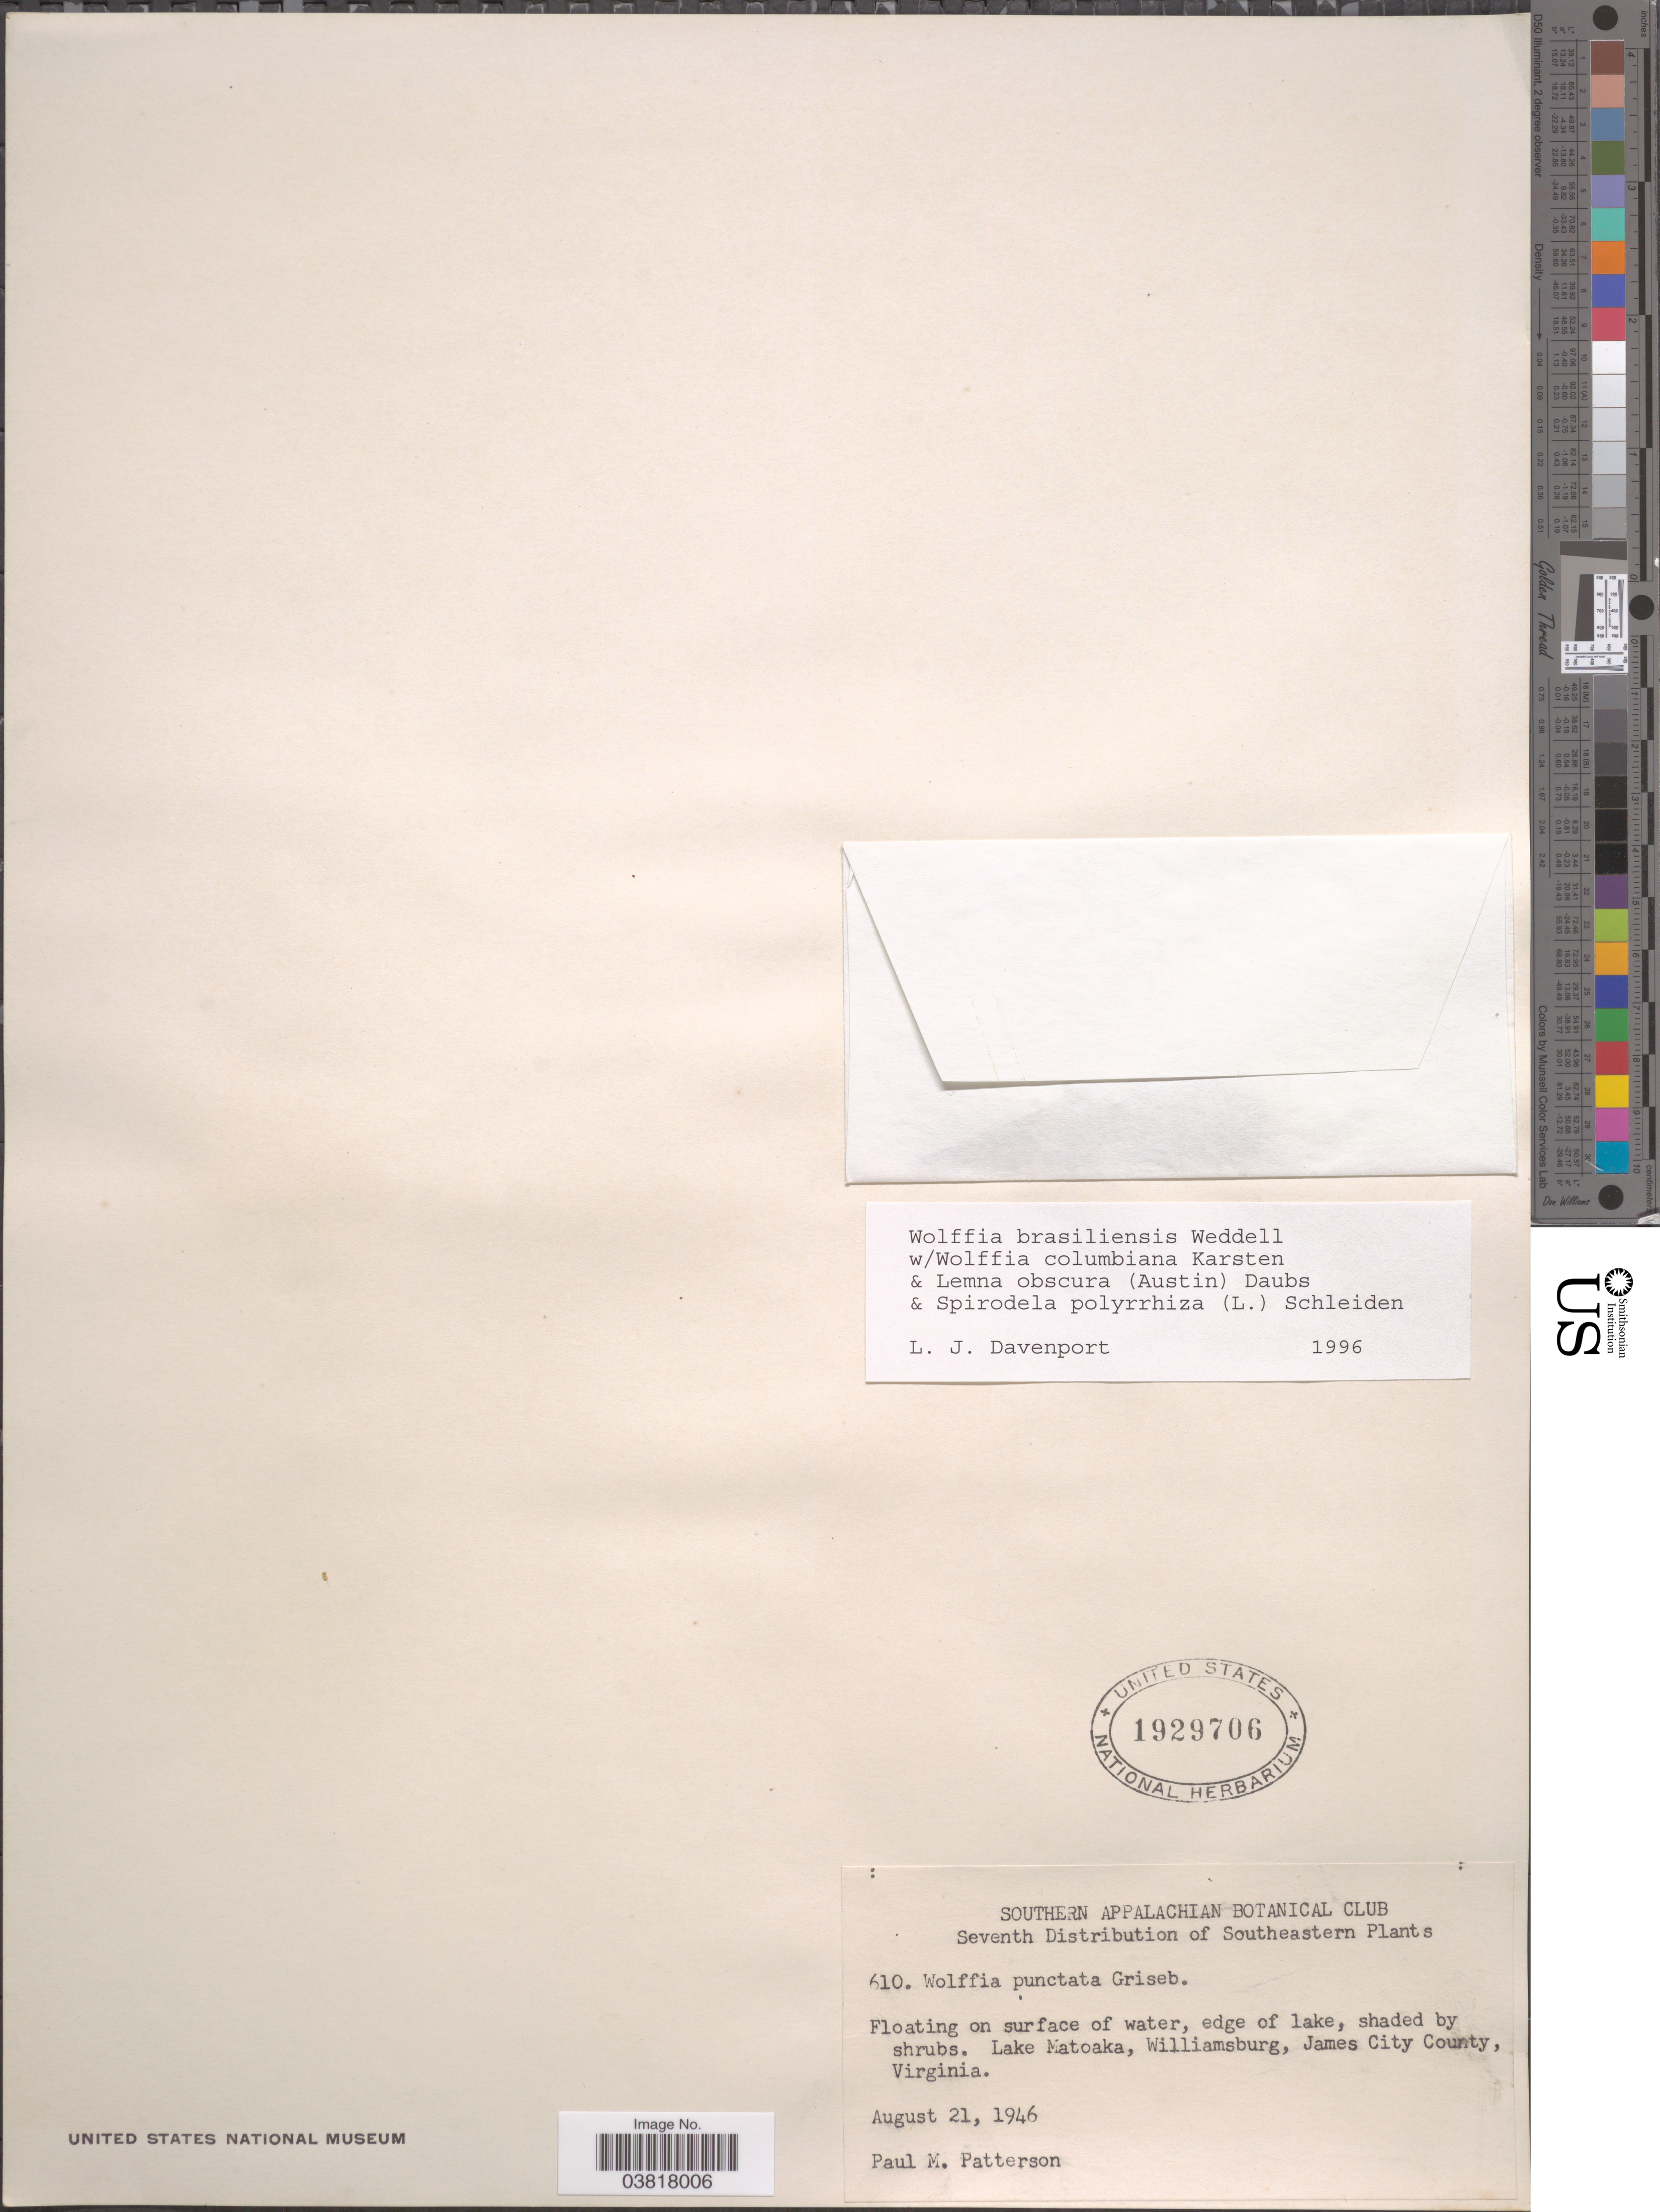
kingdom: Plantae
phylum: Tracheophyta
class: Liliopsida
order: Alismatales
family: Araceae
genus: Wolffia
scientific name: Wolffia brasiliensis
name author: Wedd.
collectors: P. Patterson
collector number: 610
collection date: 1946-08-21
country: United States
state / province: Virginia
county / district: James City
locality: Southeastern. Edge of lake. Lake Matoaka, Williamsburg, James City County.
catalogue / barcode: US 1929706